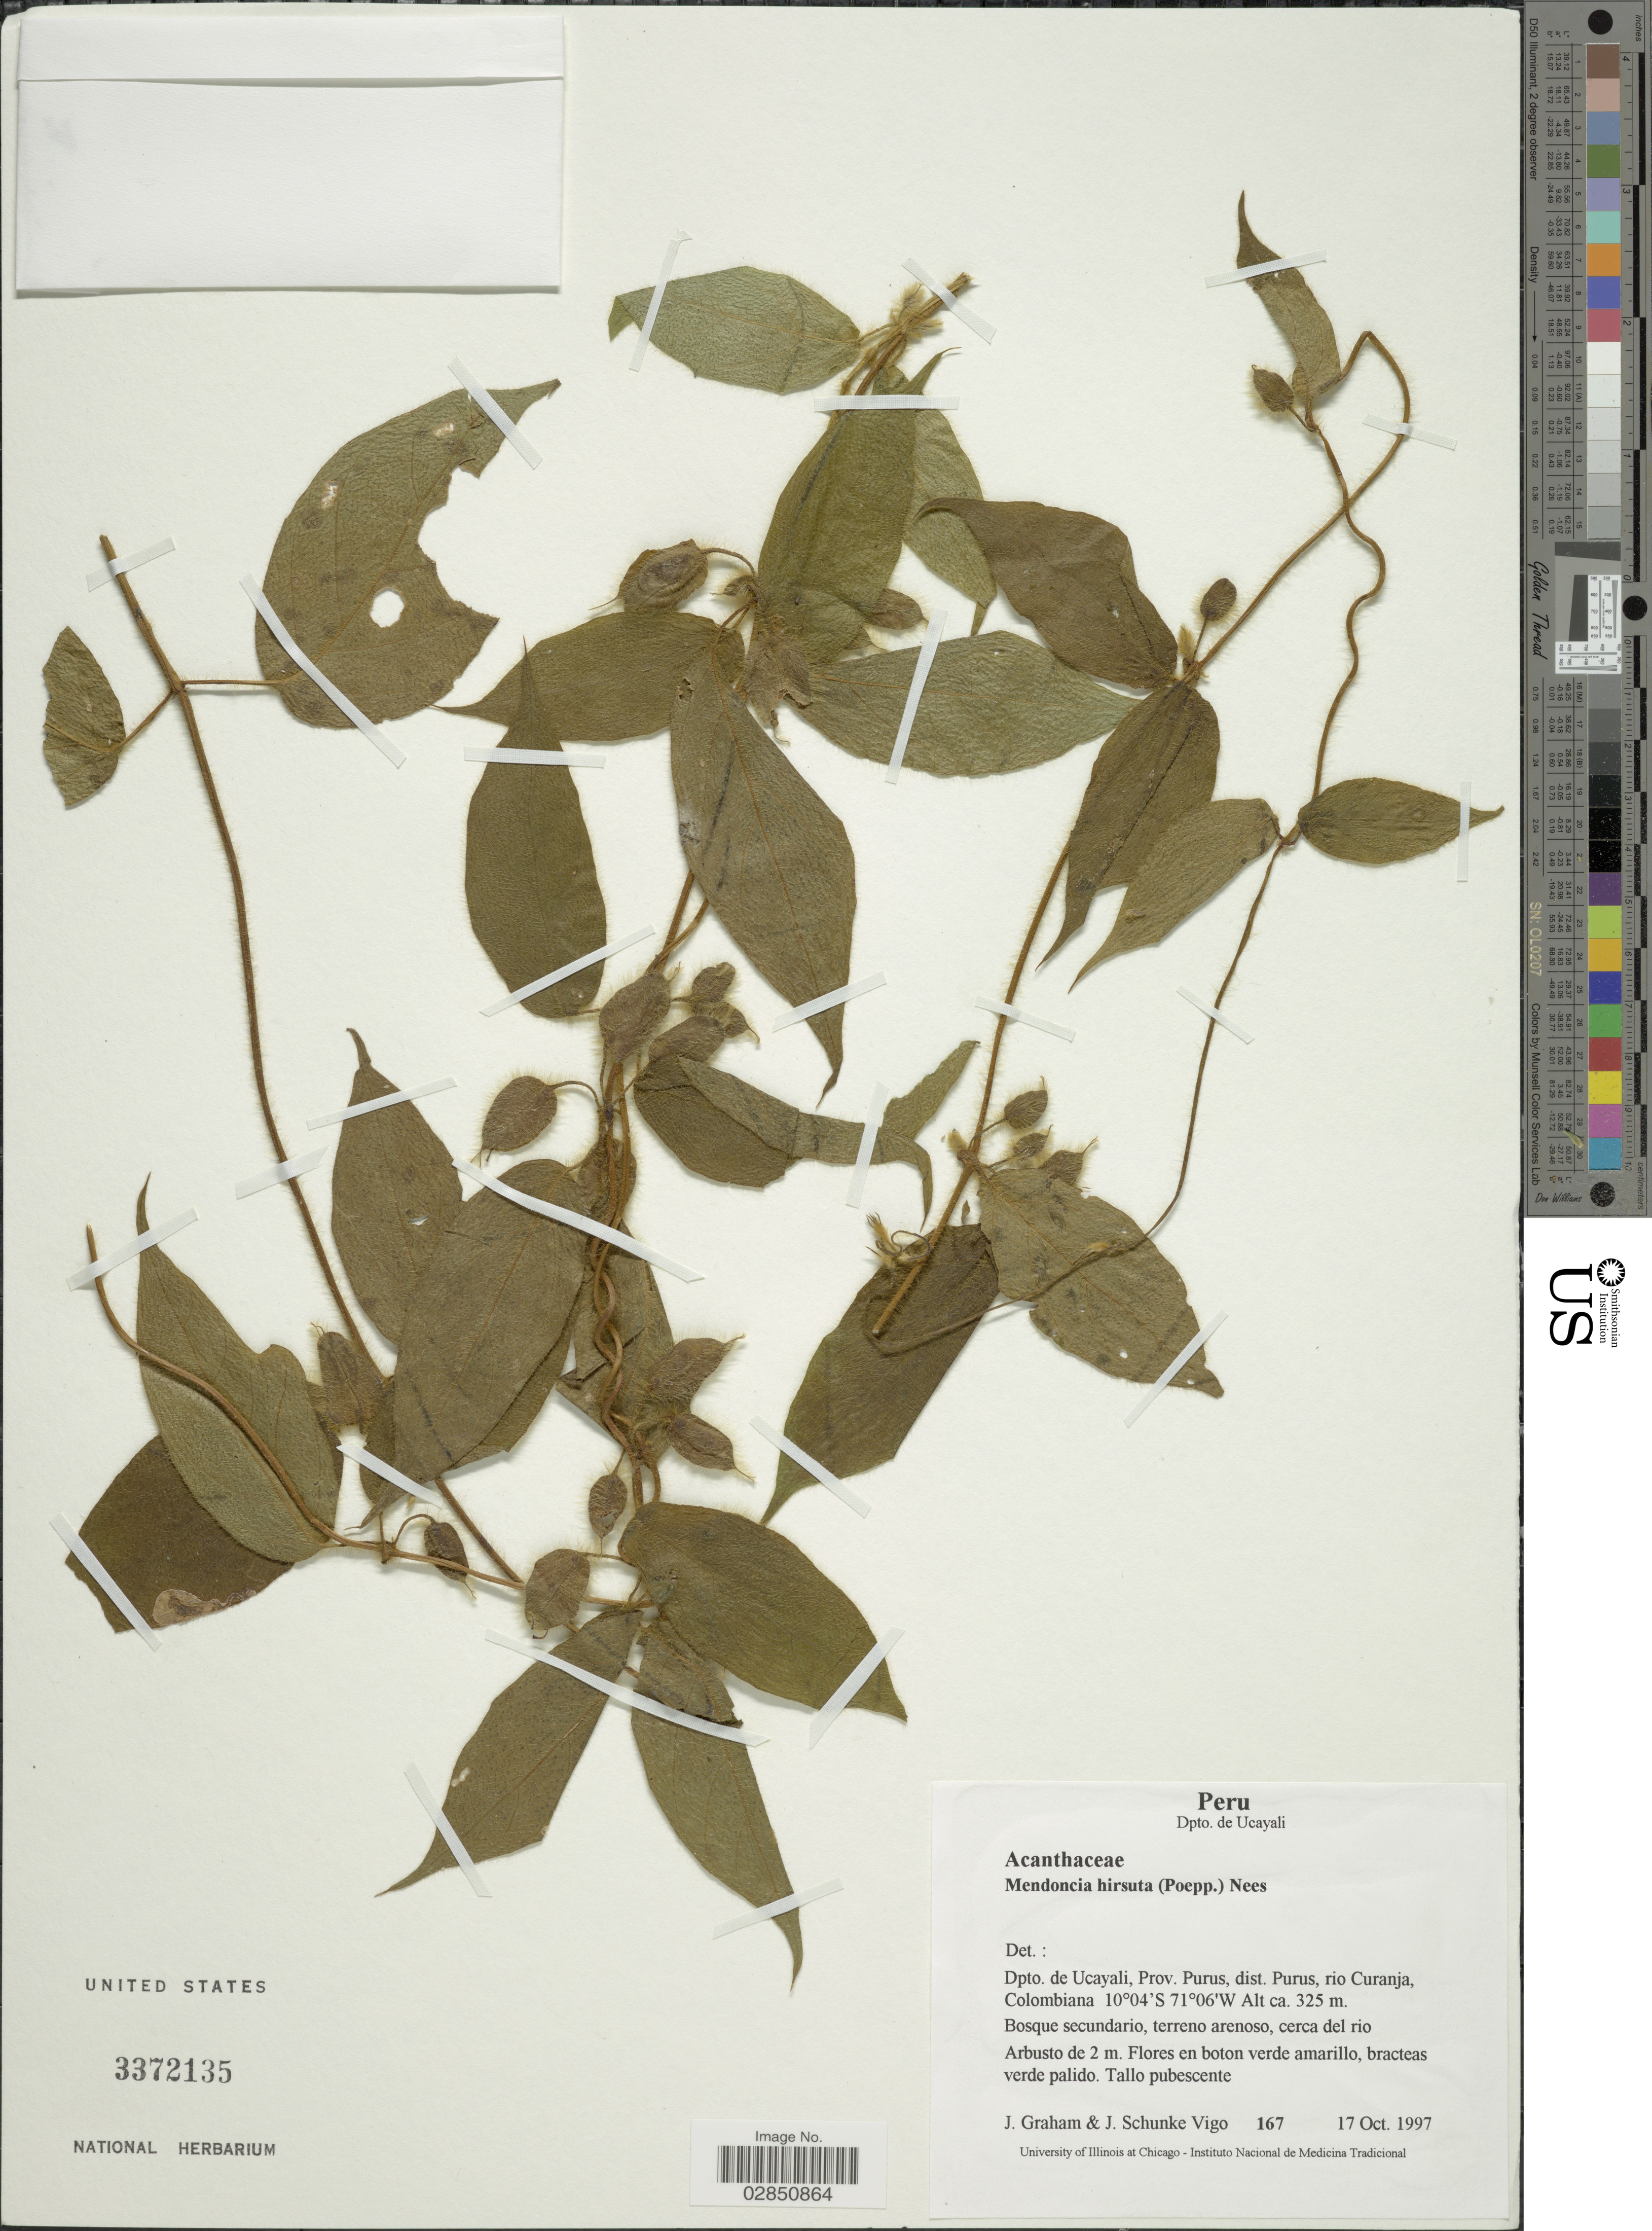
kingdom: Plantae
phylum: Tracheophyta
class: Magnoliopsida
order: Lamiales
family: Acanthaceae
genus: Mendoncia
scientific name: Mendoncia bivalvis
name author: (L. f.) Merr.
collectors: J. Graham & J. Schunke Vigo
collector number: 167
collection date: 1997-10-17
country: Peru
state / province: Ucayali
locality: Dpto. de Ucayali. Prov. Purus, dist. Purus, rio Curanja, Colombiana.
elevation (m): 325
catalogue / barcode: US 3372135